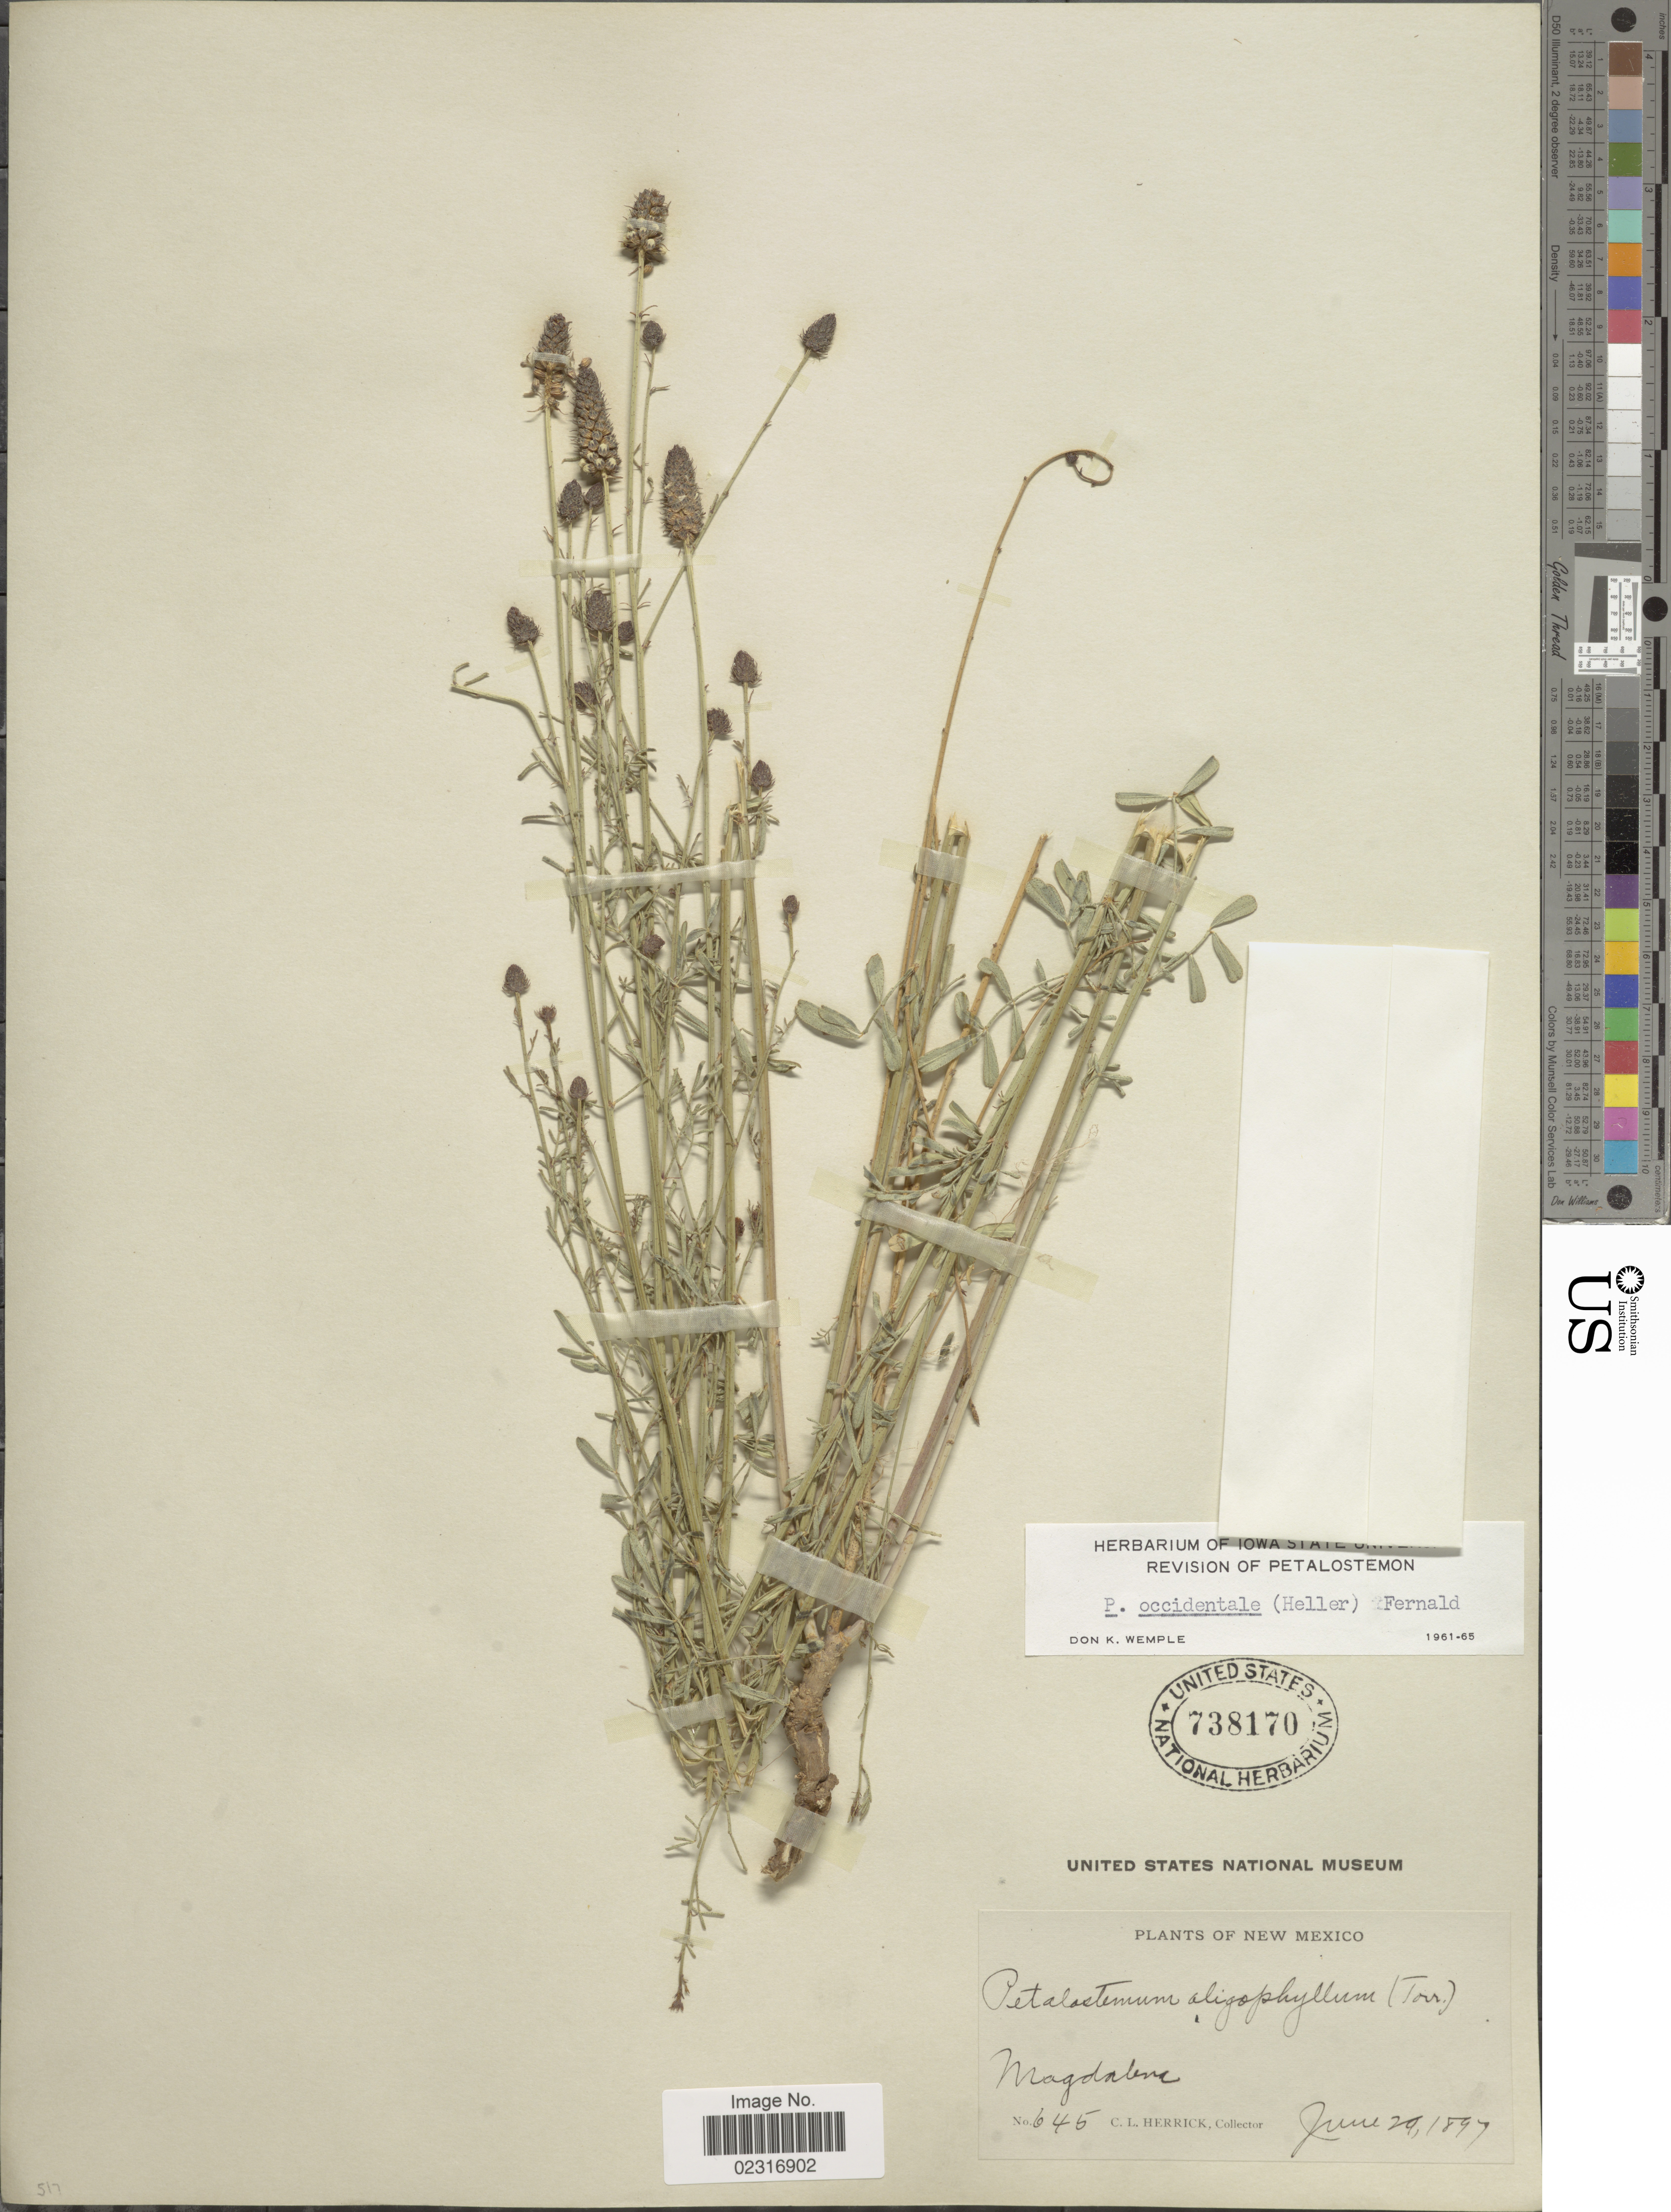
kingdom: Plantae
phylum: Tracheophyta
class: Magnoliopsida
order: Fabales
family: Fabaceae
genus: Dalea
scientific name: Dalea candida var. oligophylla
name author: (Torr) Shinners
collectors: C. Herrick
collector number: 645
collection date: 1897-06-29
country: United States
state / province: New Mexico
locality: Magdalena.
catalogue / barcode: US 738170